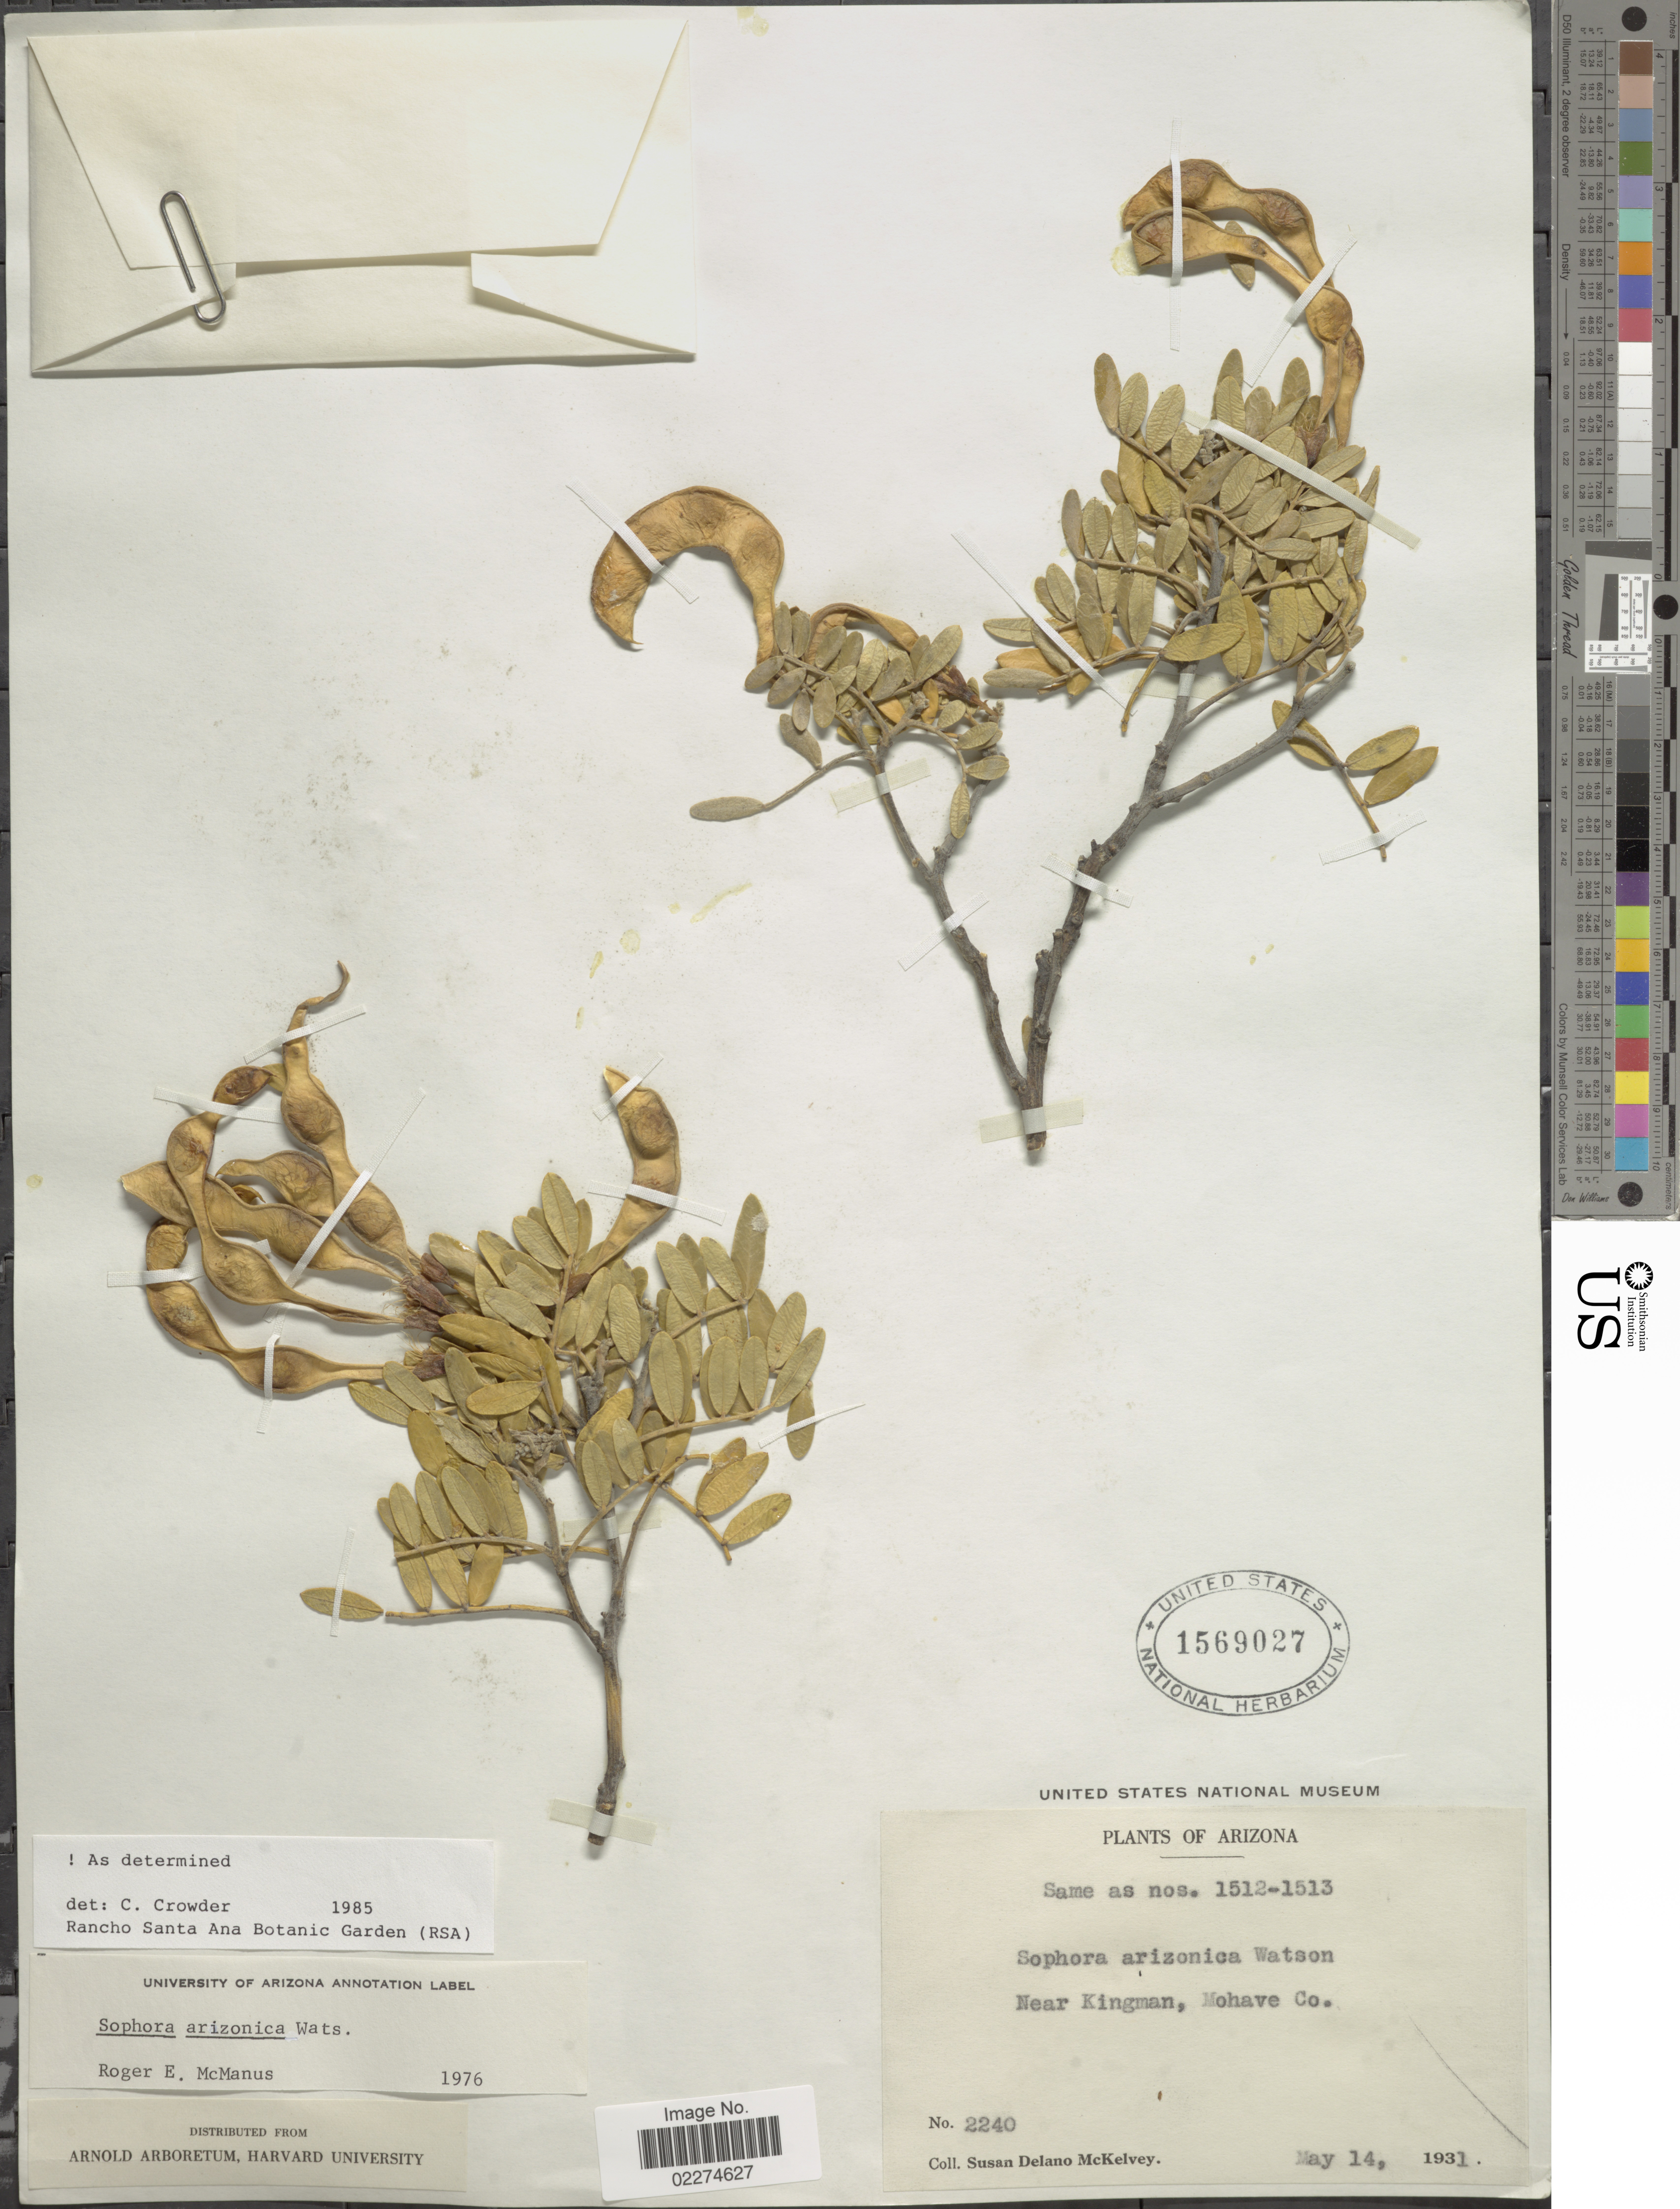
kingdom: Plantae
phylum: Tracheophyta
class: Magnoliopsida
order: Fabales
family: Fabaceae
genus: Dermatophyllum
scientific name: Dermatophyllum arizonicum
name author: (S. Watson) Vincent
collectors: S. A. McKelvey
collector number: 2240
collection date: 1931-05-14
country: United States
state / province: Arizona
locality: Near Kingman, Mohave Co.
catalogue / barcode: US 1569027